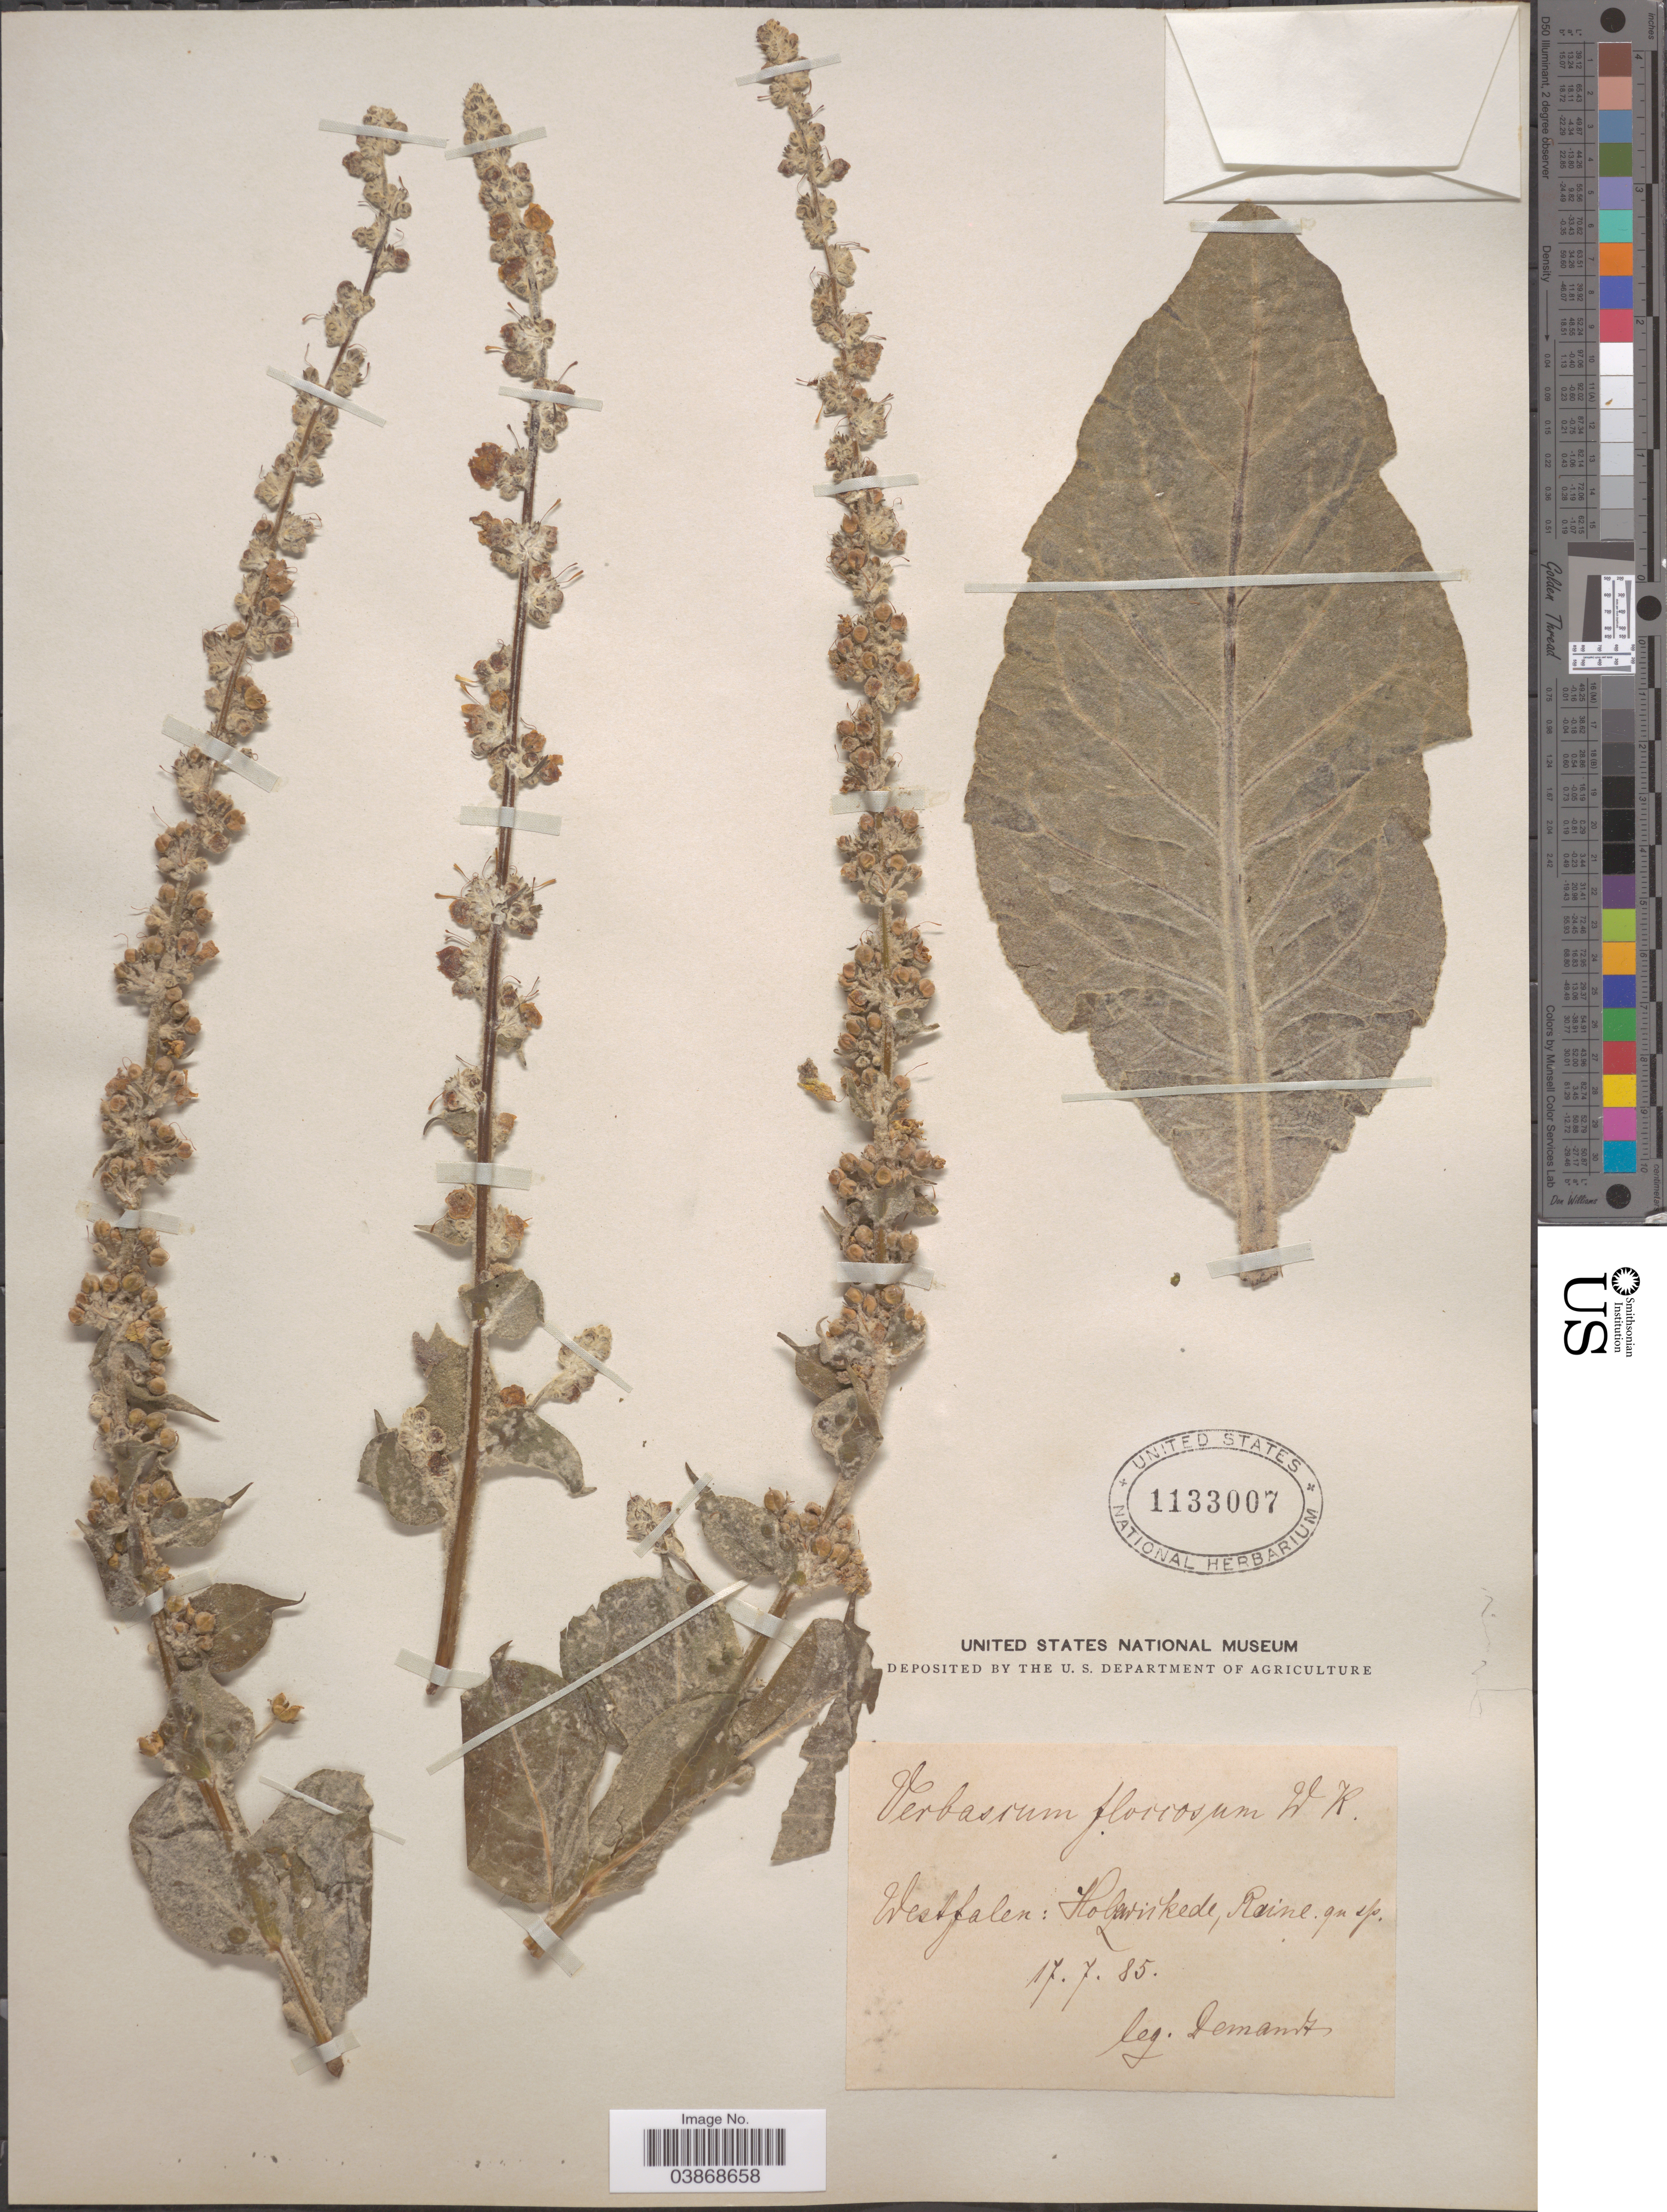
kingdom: Plantae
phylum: Tracheophyta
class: Magnoliopsida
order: Lamiales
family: Scrophulariaceae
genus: Verbascum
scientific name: Verbascum floccosum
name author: Waldst. & Kit.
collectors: -. Demandt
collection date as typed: Transcribed d/m/y: 17/7/85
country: Germany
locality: Westfalen: Holzwickede, Raine.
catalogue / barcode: US 1133008